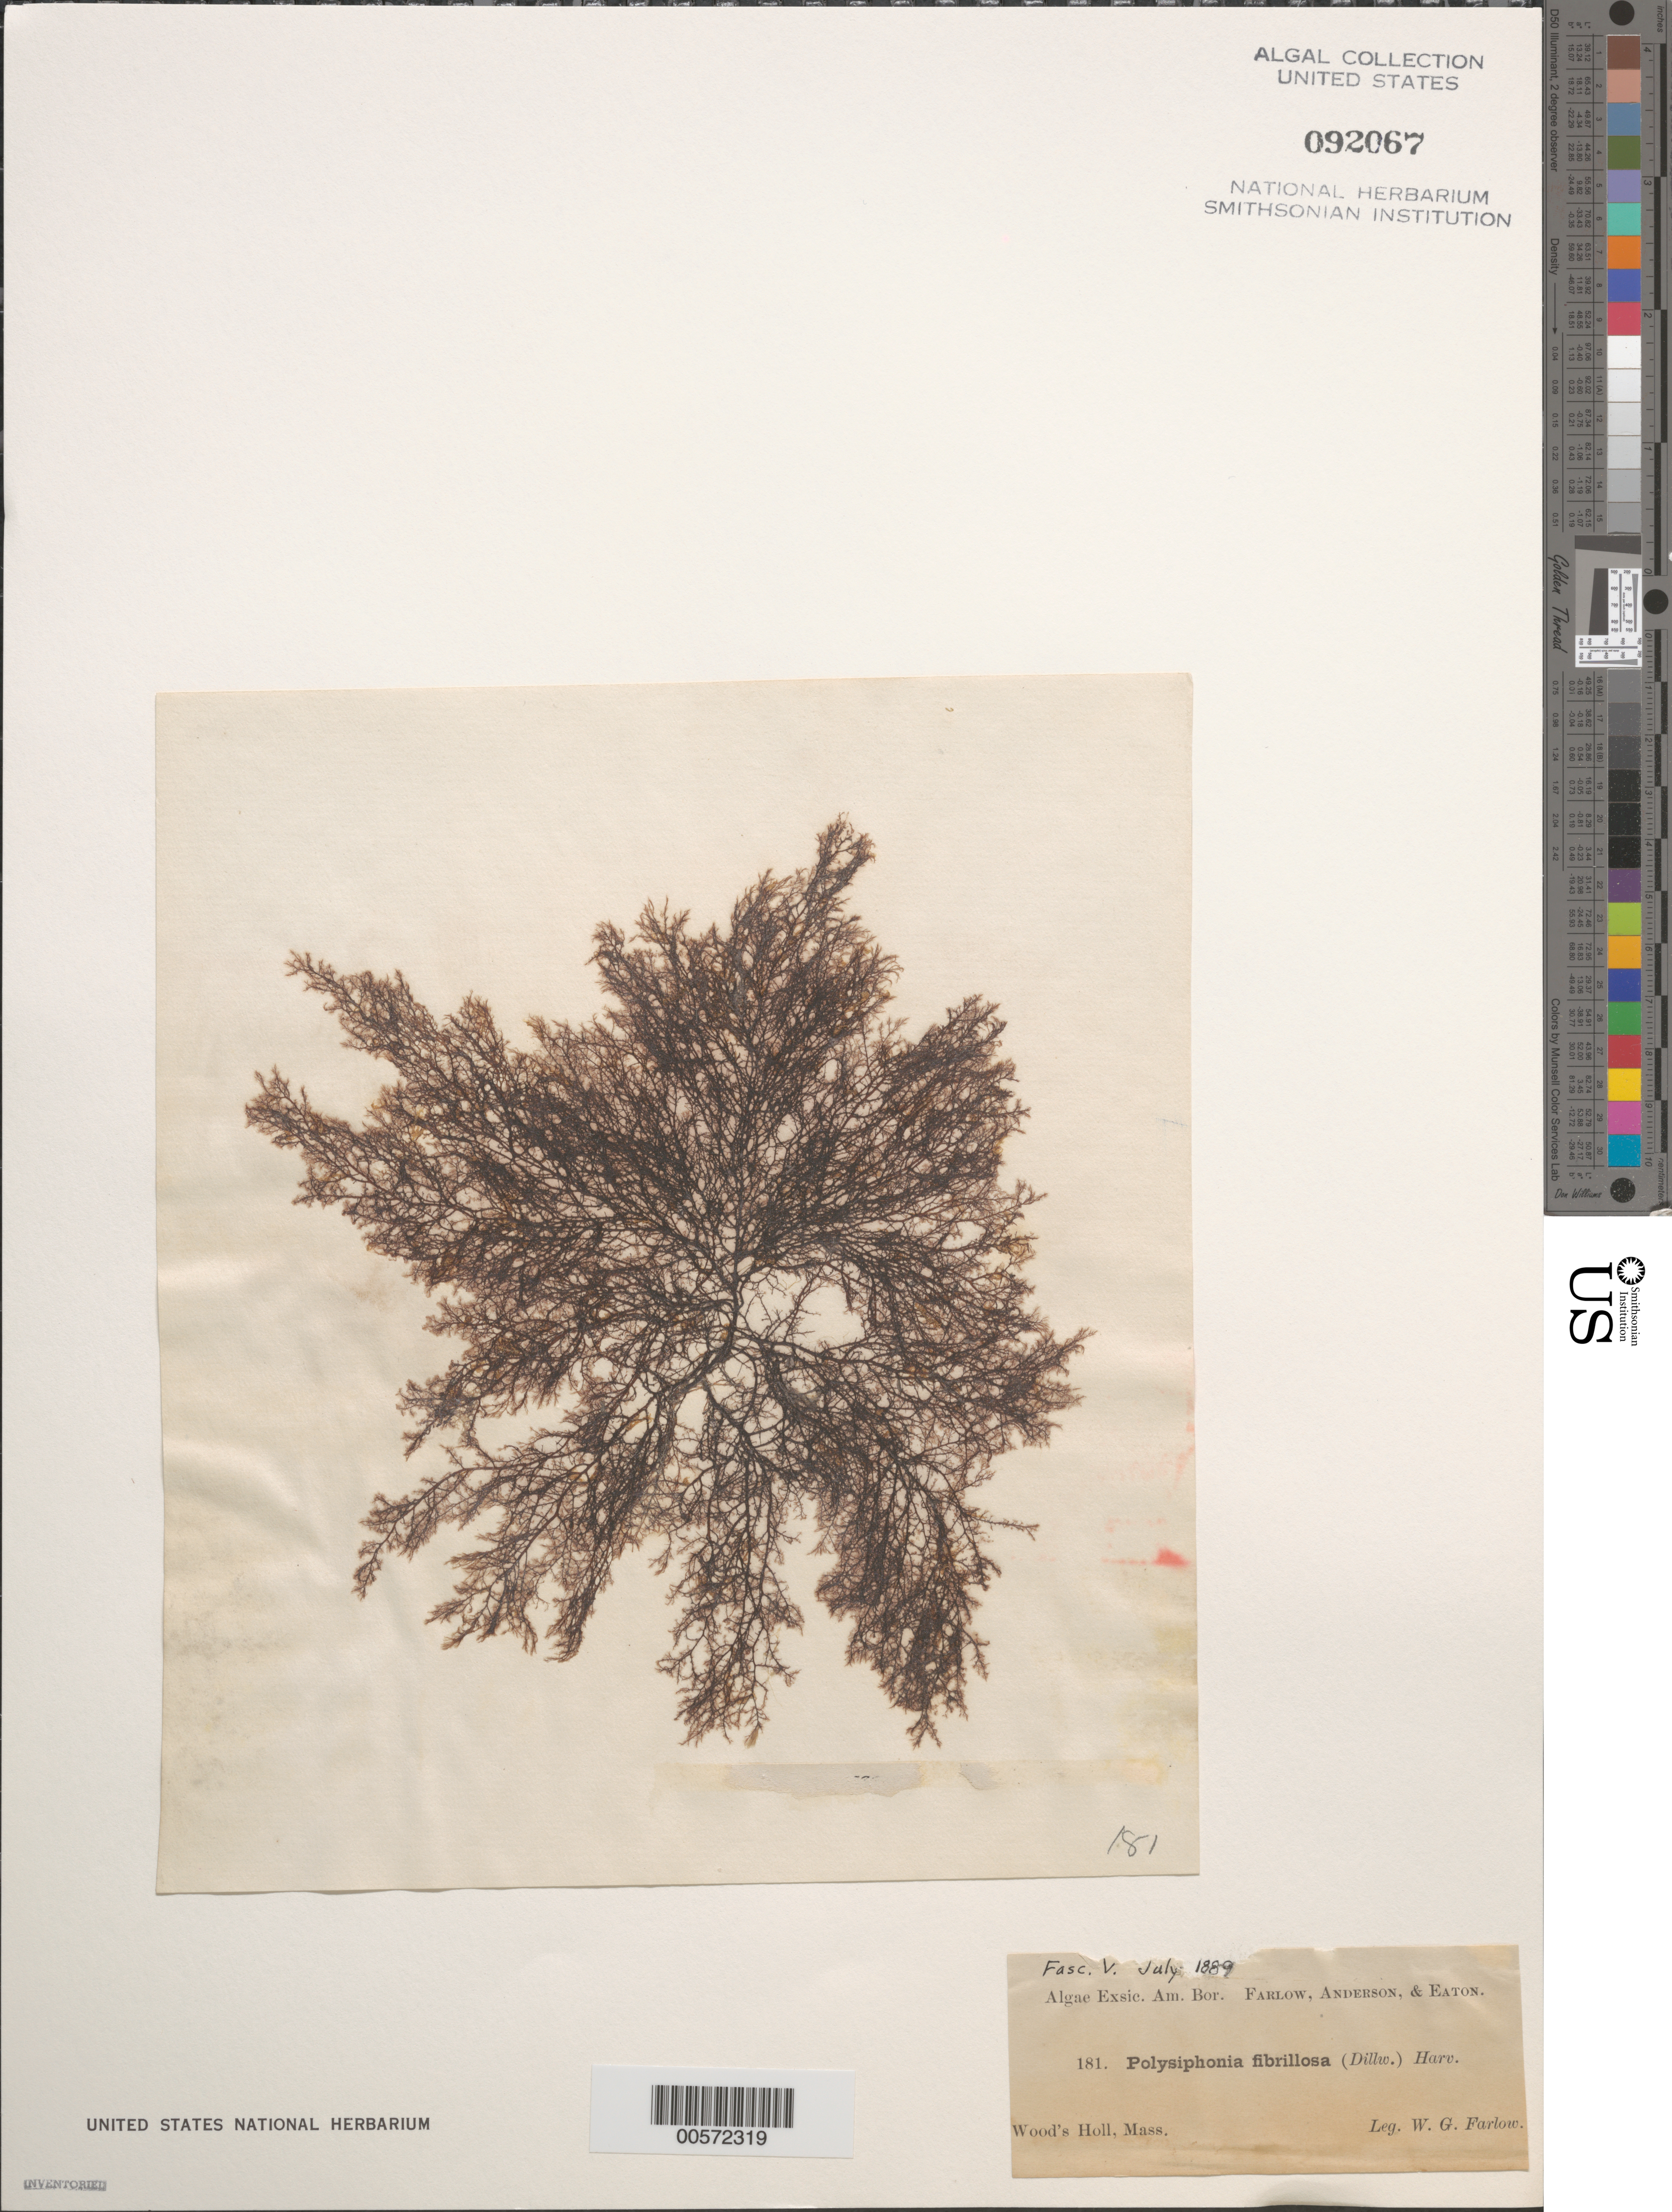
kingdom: Plantae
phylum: Rhodophyta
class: Florideophyceae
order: Ceramiales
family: Rhodomelaceae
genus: Leptosiphonia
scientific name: Leptosiphonia fibrillosa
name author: (C. Agardh) Savoie & G.W. Saunders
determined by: Algae name updating Project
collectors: W. G. Farlow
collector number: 181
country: United States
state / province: Massachusetts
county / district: Barnstable County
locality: Woods Hole (Wood's Holl)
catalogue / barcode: US 92067